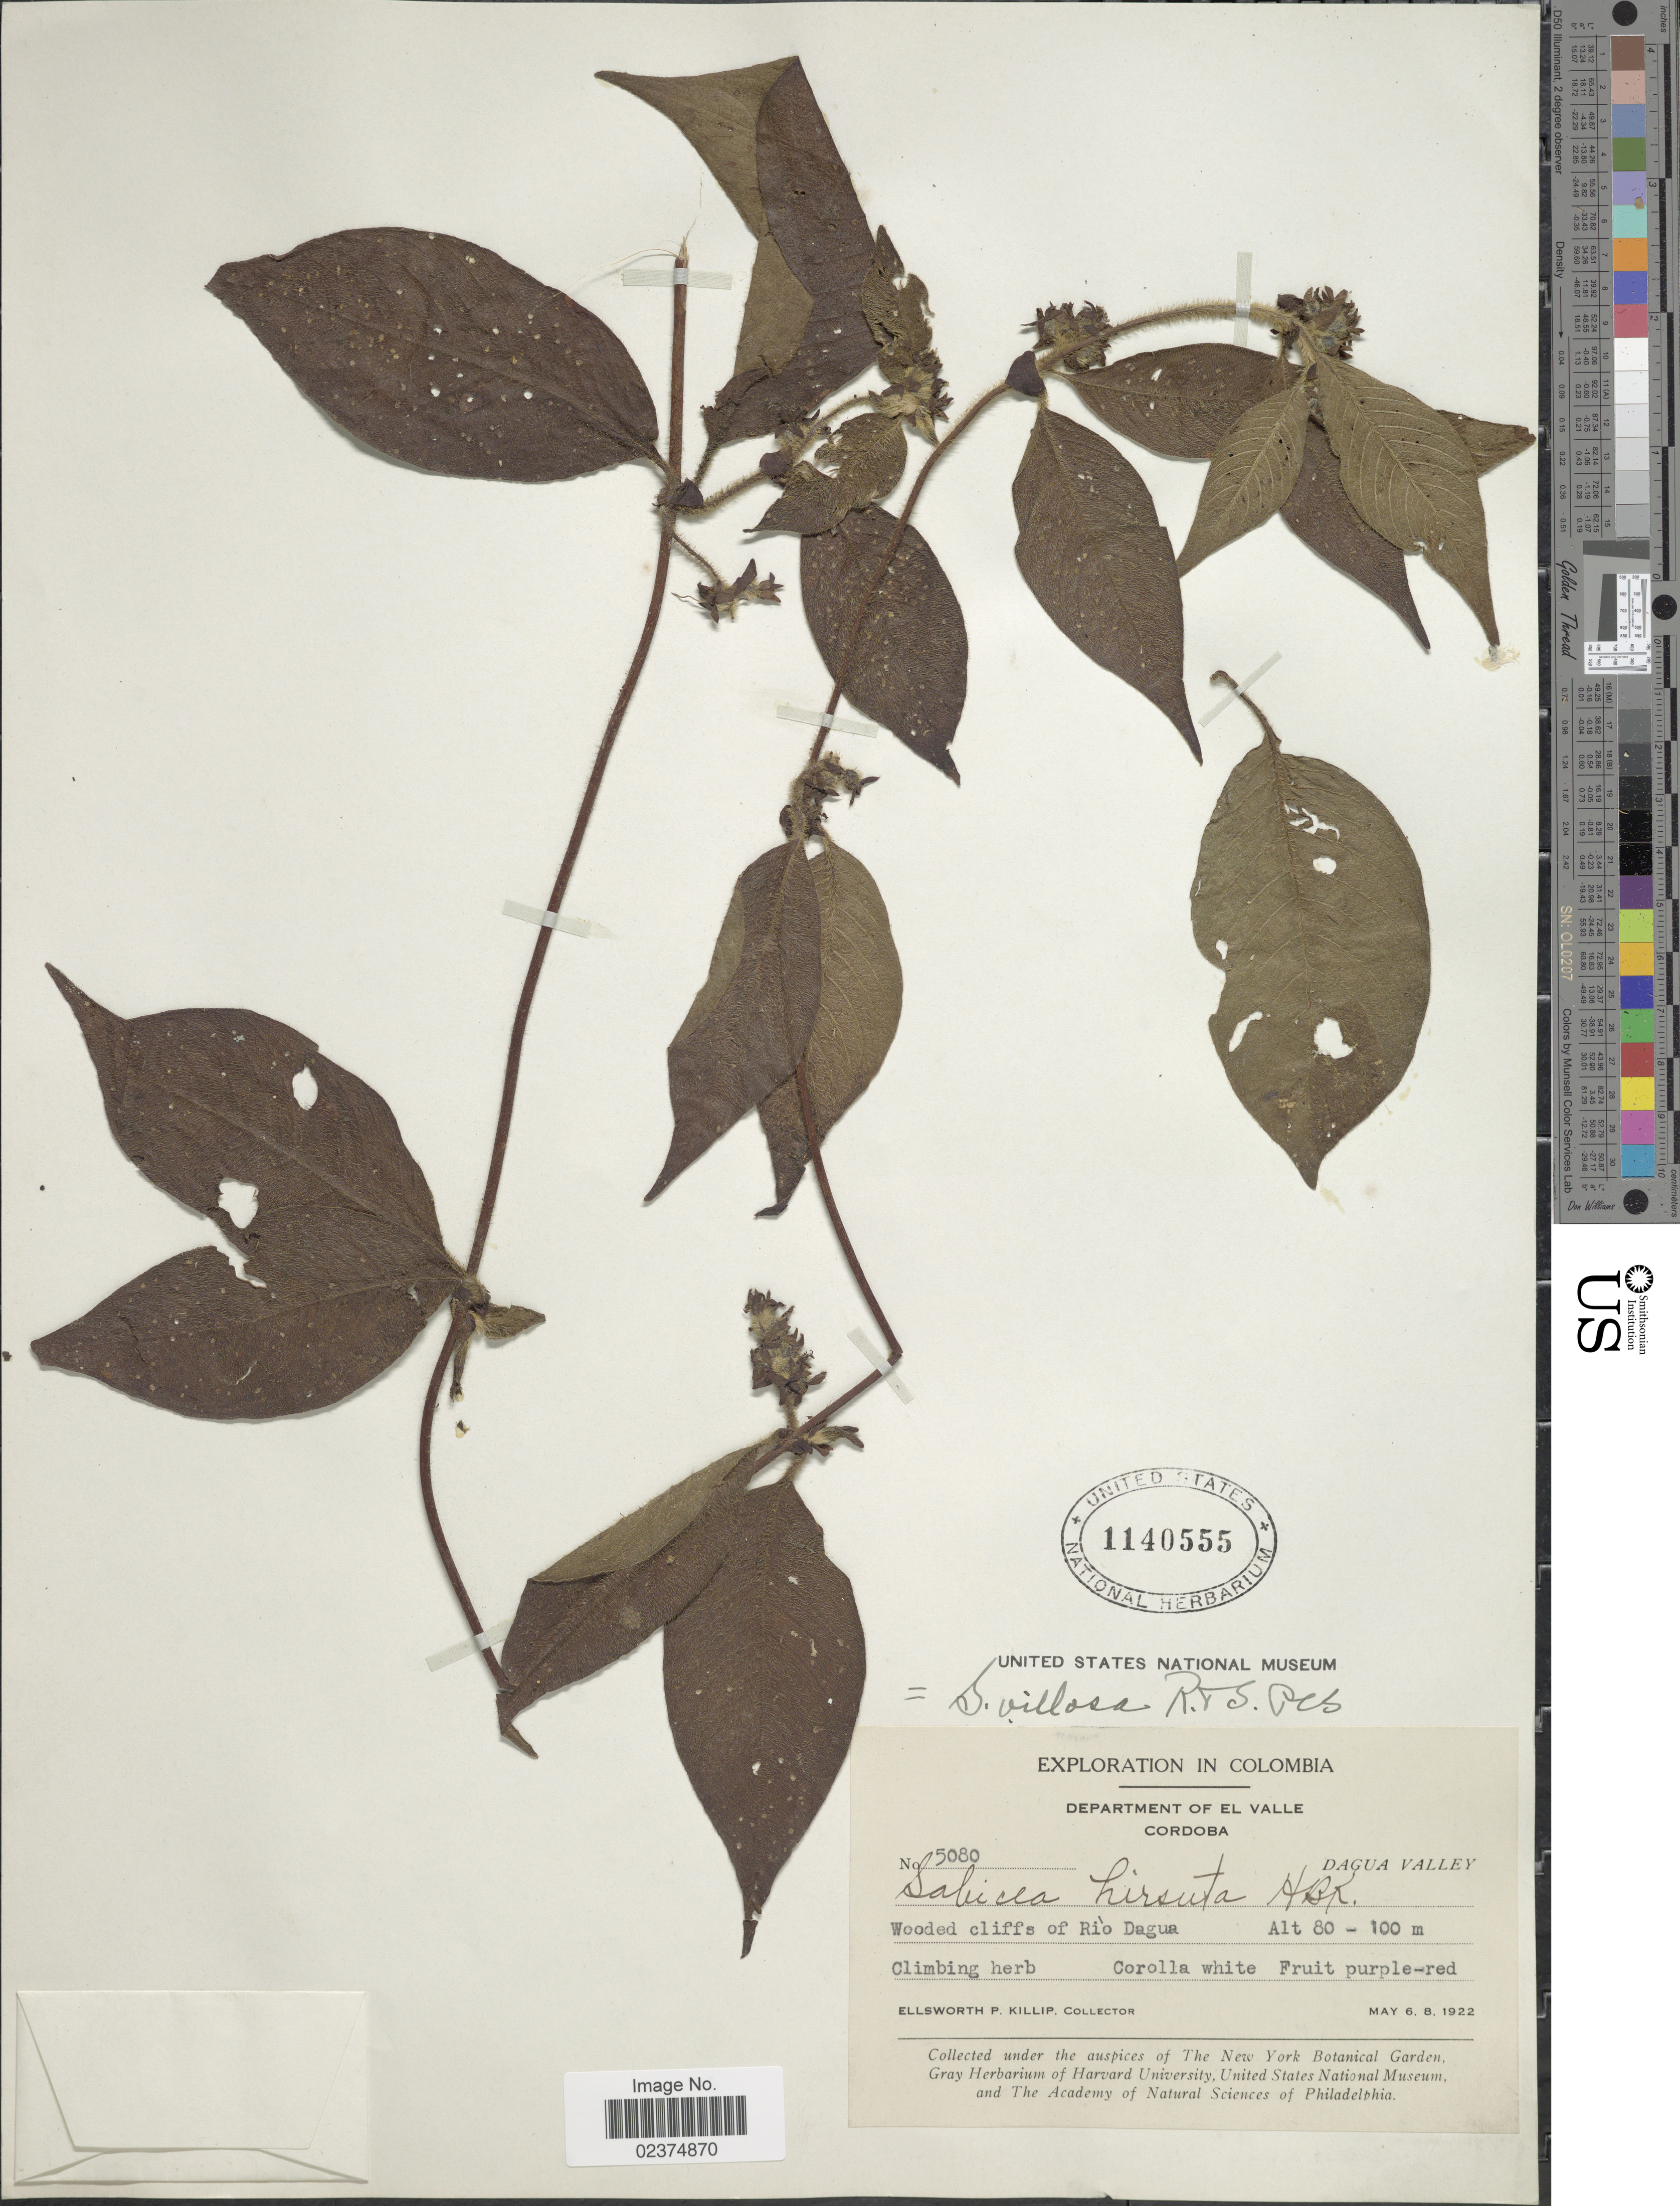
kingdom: Plantae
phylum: Tracheophyta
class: Magnoliopsida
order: Gentianales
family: Rubiaceae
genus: Sabicea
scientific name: Sabicea villosa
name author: Willd. ex Roem. & Schult.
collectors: E. P. Killip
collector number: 5080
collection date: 1922-05-06/1922-05-08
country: Colombia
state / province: Valle del Cauca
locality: Department of El Valle. Cordoba. Dagua Valley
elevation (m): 80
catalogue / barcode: US 1140555